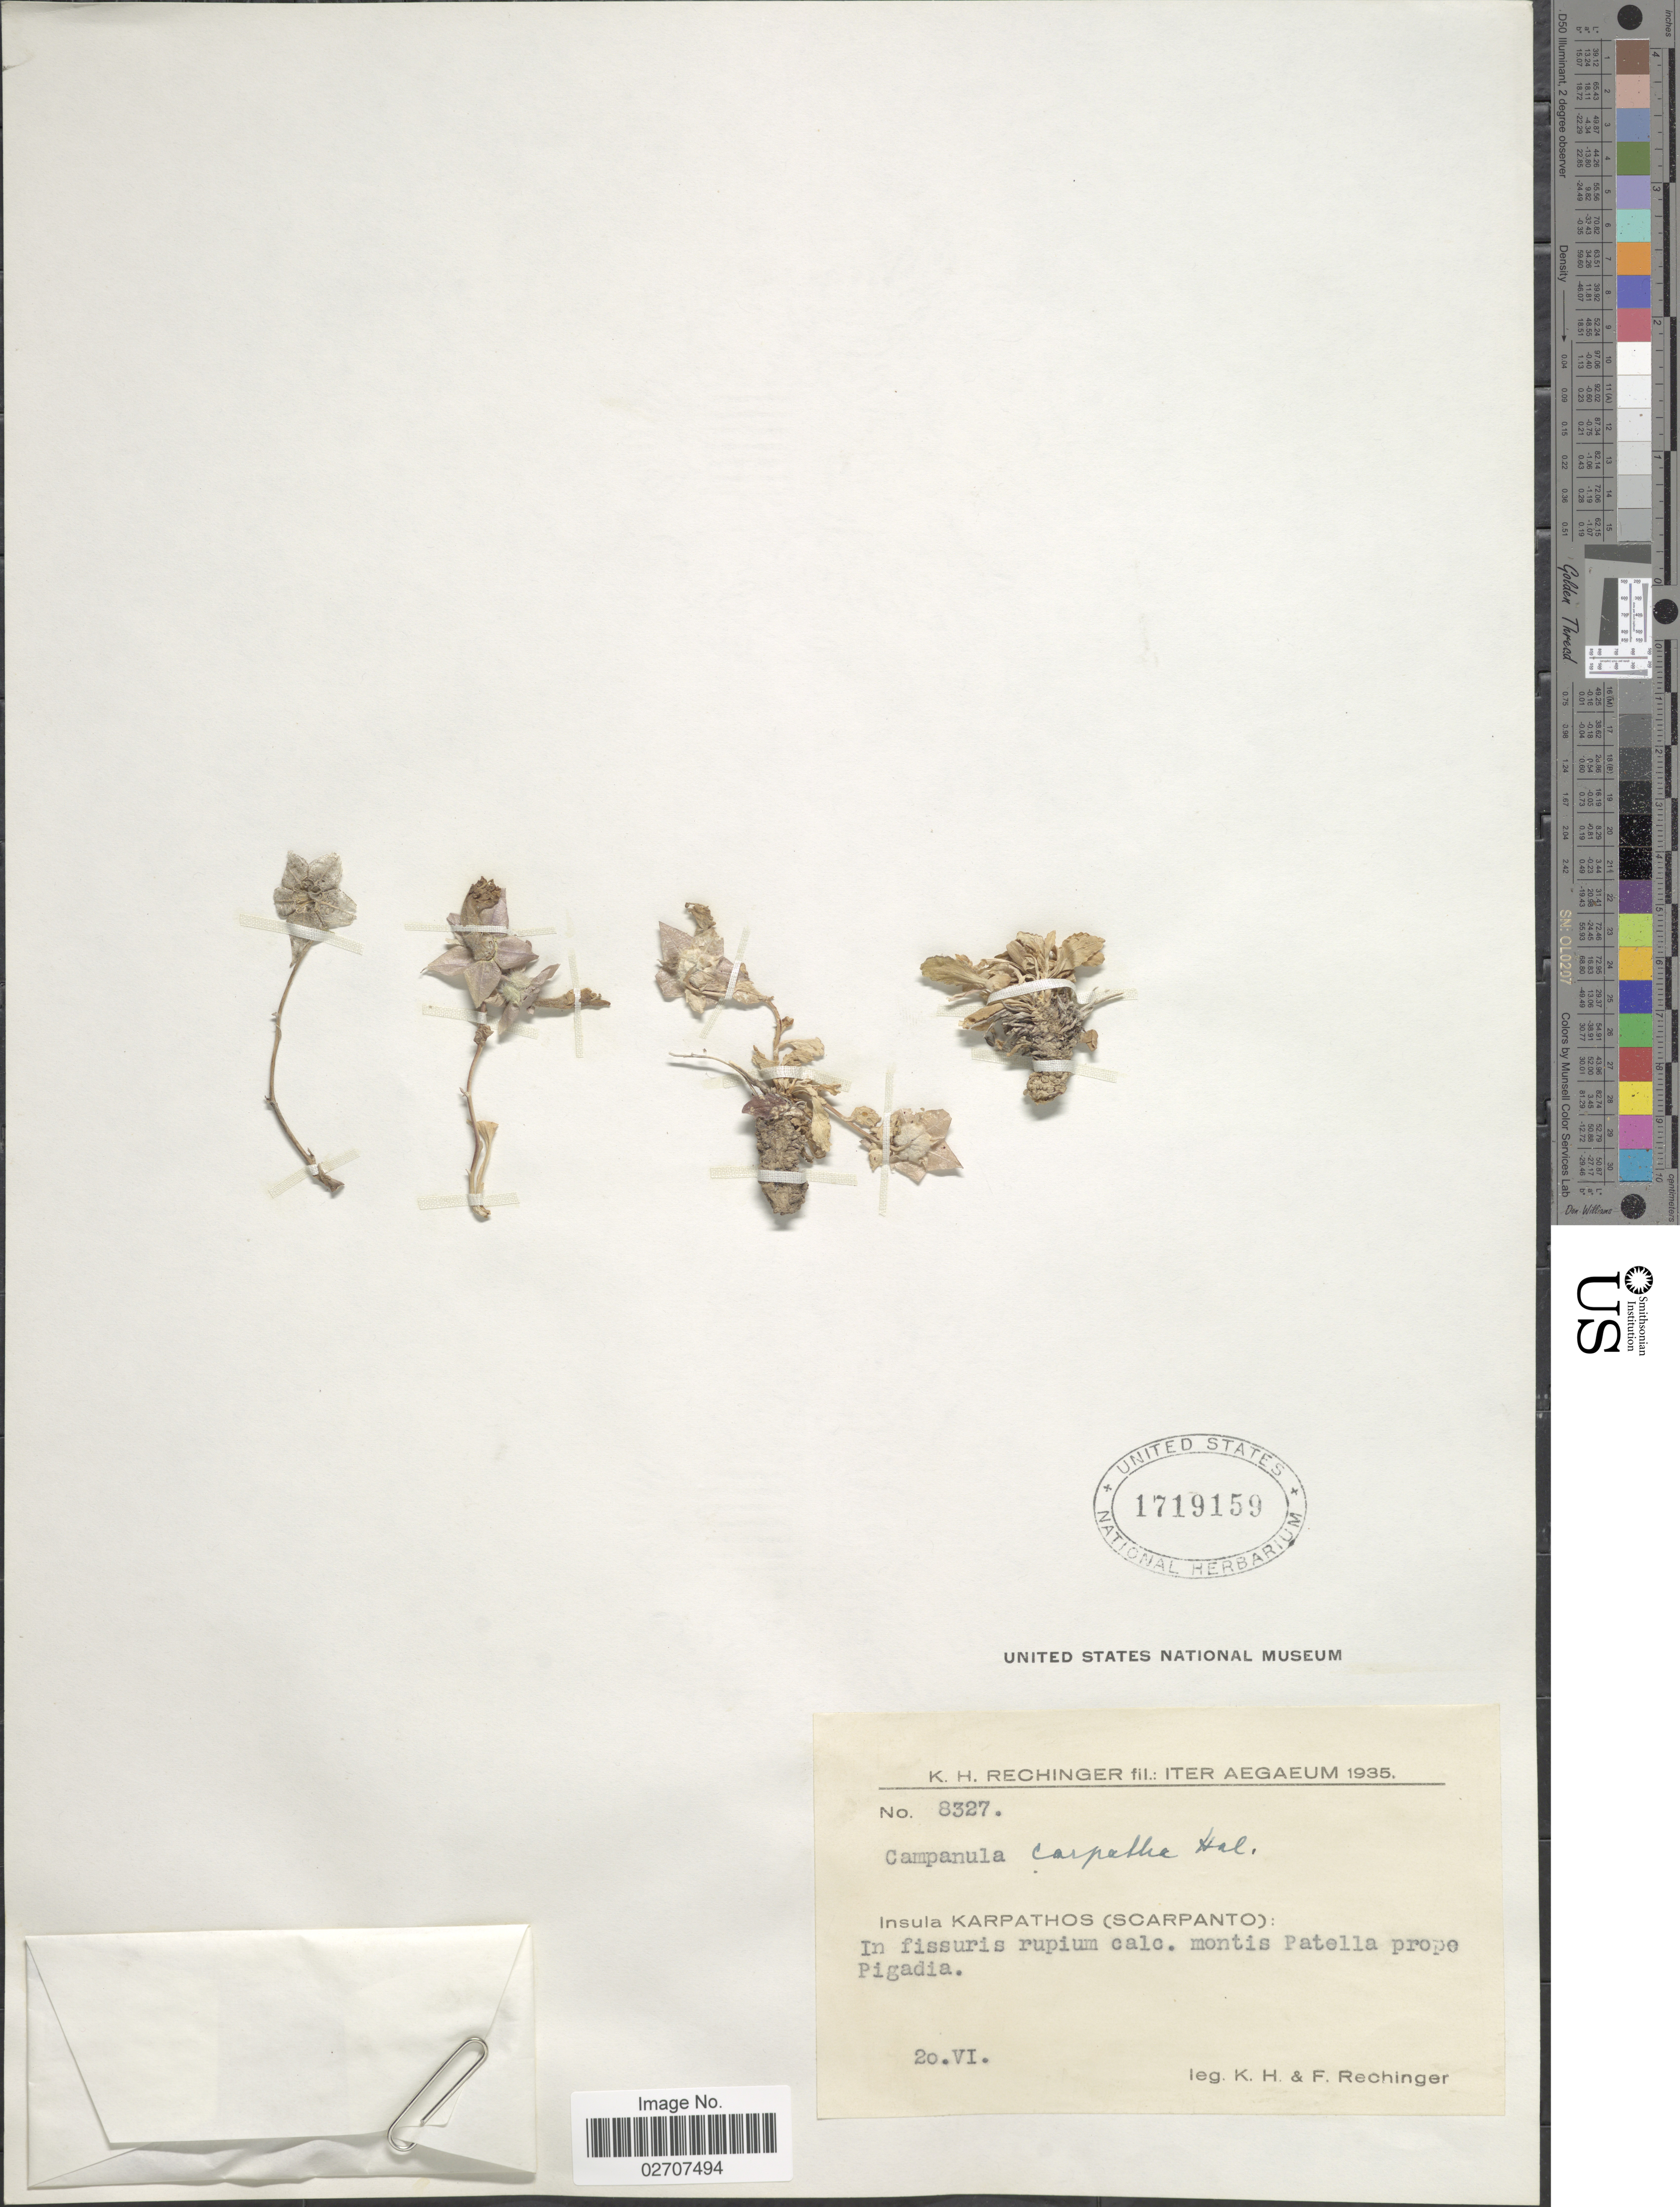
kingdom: Plantae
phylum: Tracheophyta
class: Magnoliopsida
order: Asterales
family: Campanulaceae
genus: Campanula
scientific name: Campanula carpatha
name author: Halácsy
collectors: K. H. Rechinger & F. Rechinger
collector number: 8327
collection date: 1935-06-20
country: Greece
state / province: South Aegean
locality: Aegaeum. Insula Karpathos (Scarpanto): montis Patella prope Pigadia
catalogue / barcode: US 1719159